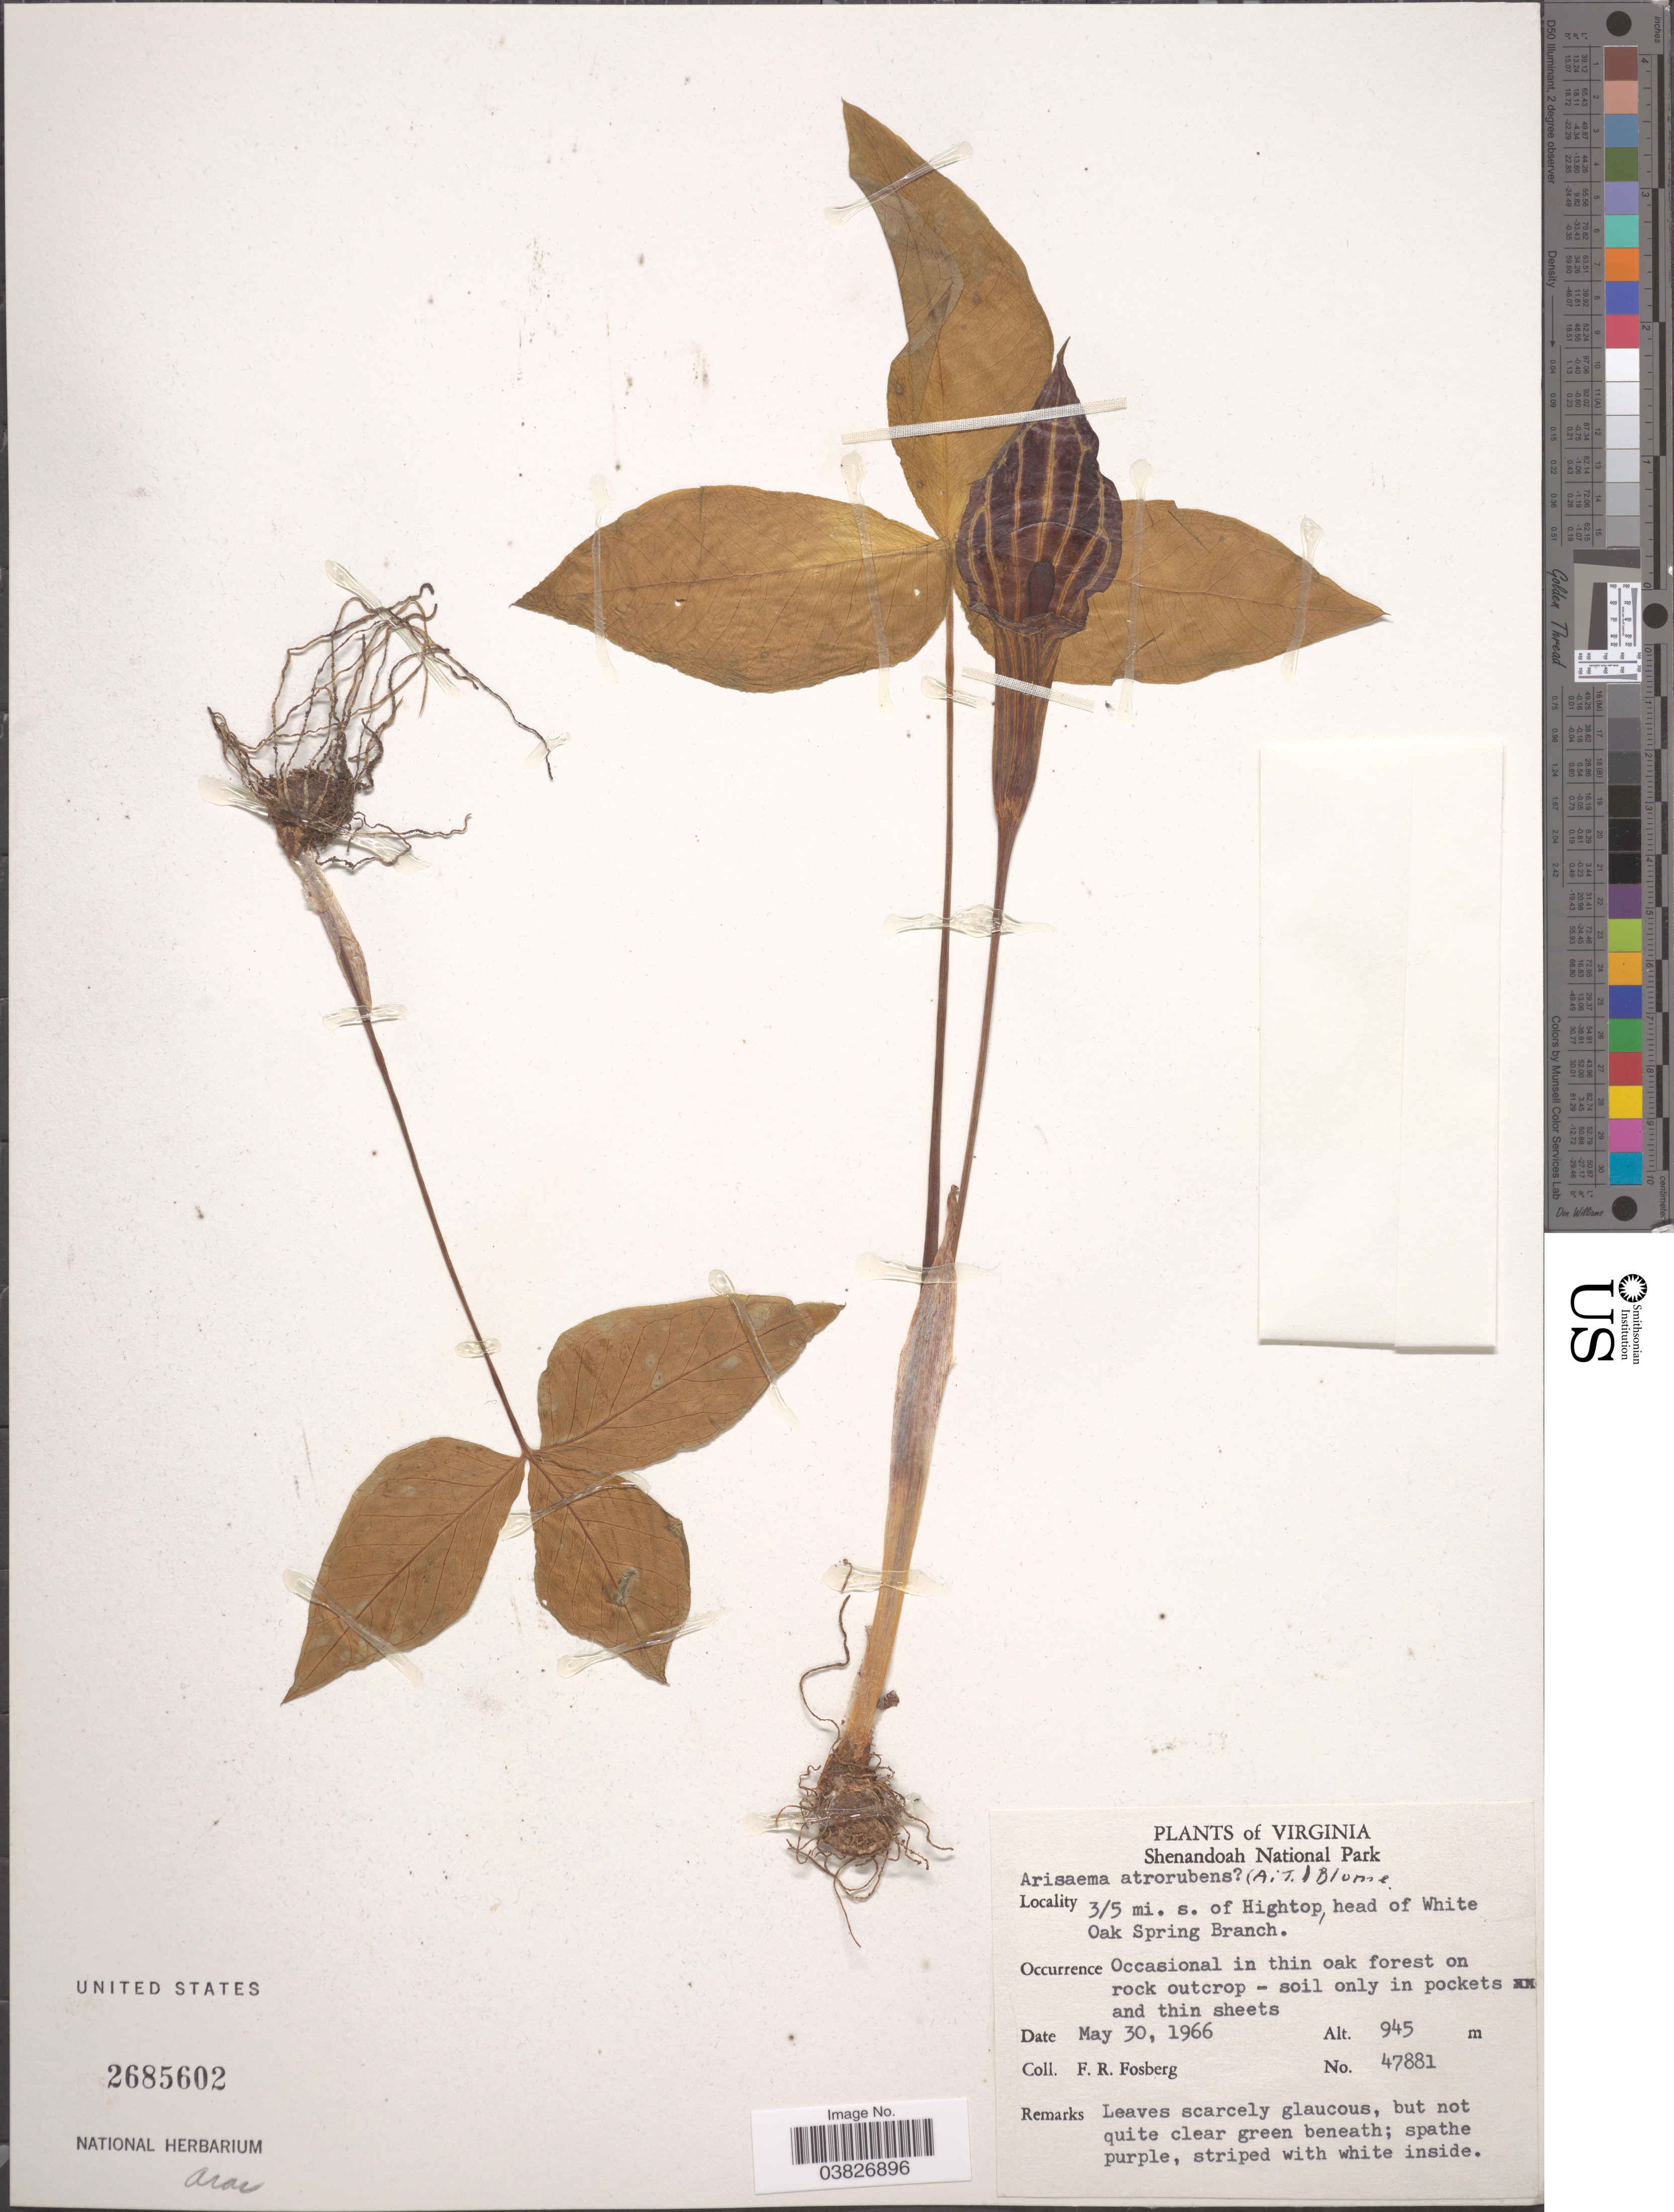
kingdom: Plantae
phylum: Tracheophyta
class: Liliopsida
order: Alismatales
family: Araceae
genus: Arisaema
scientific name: Arisaema atrorubens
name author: (Aiton) Blume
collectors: F. R. Fosberg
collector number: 47881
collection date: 1966-05-30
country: United States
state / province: Virginia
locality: Shenandoah National Park. 3/5 mi. s. of Hightop, head of White Oak Spring Branch.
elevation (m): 945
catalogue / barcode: US 2685602